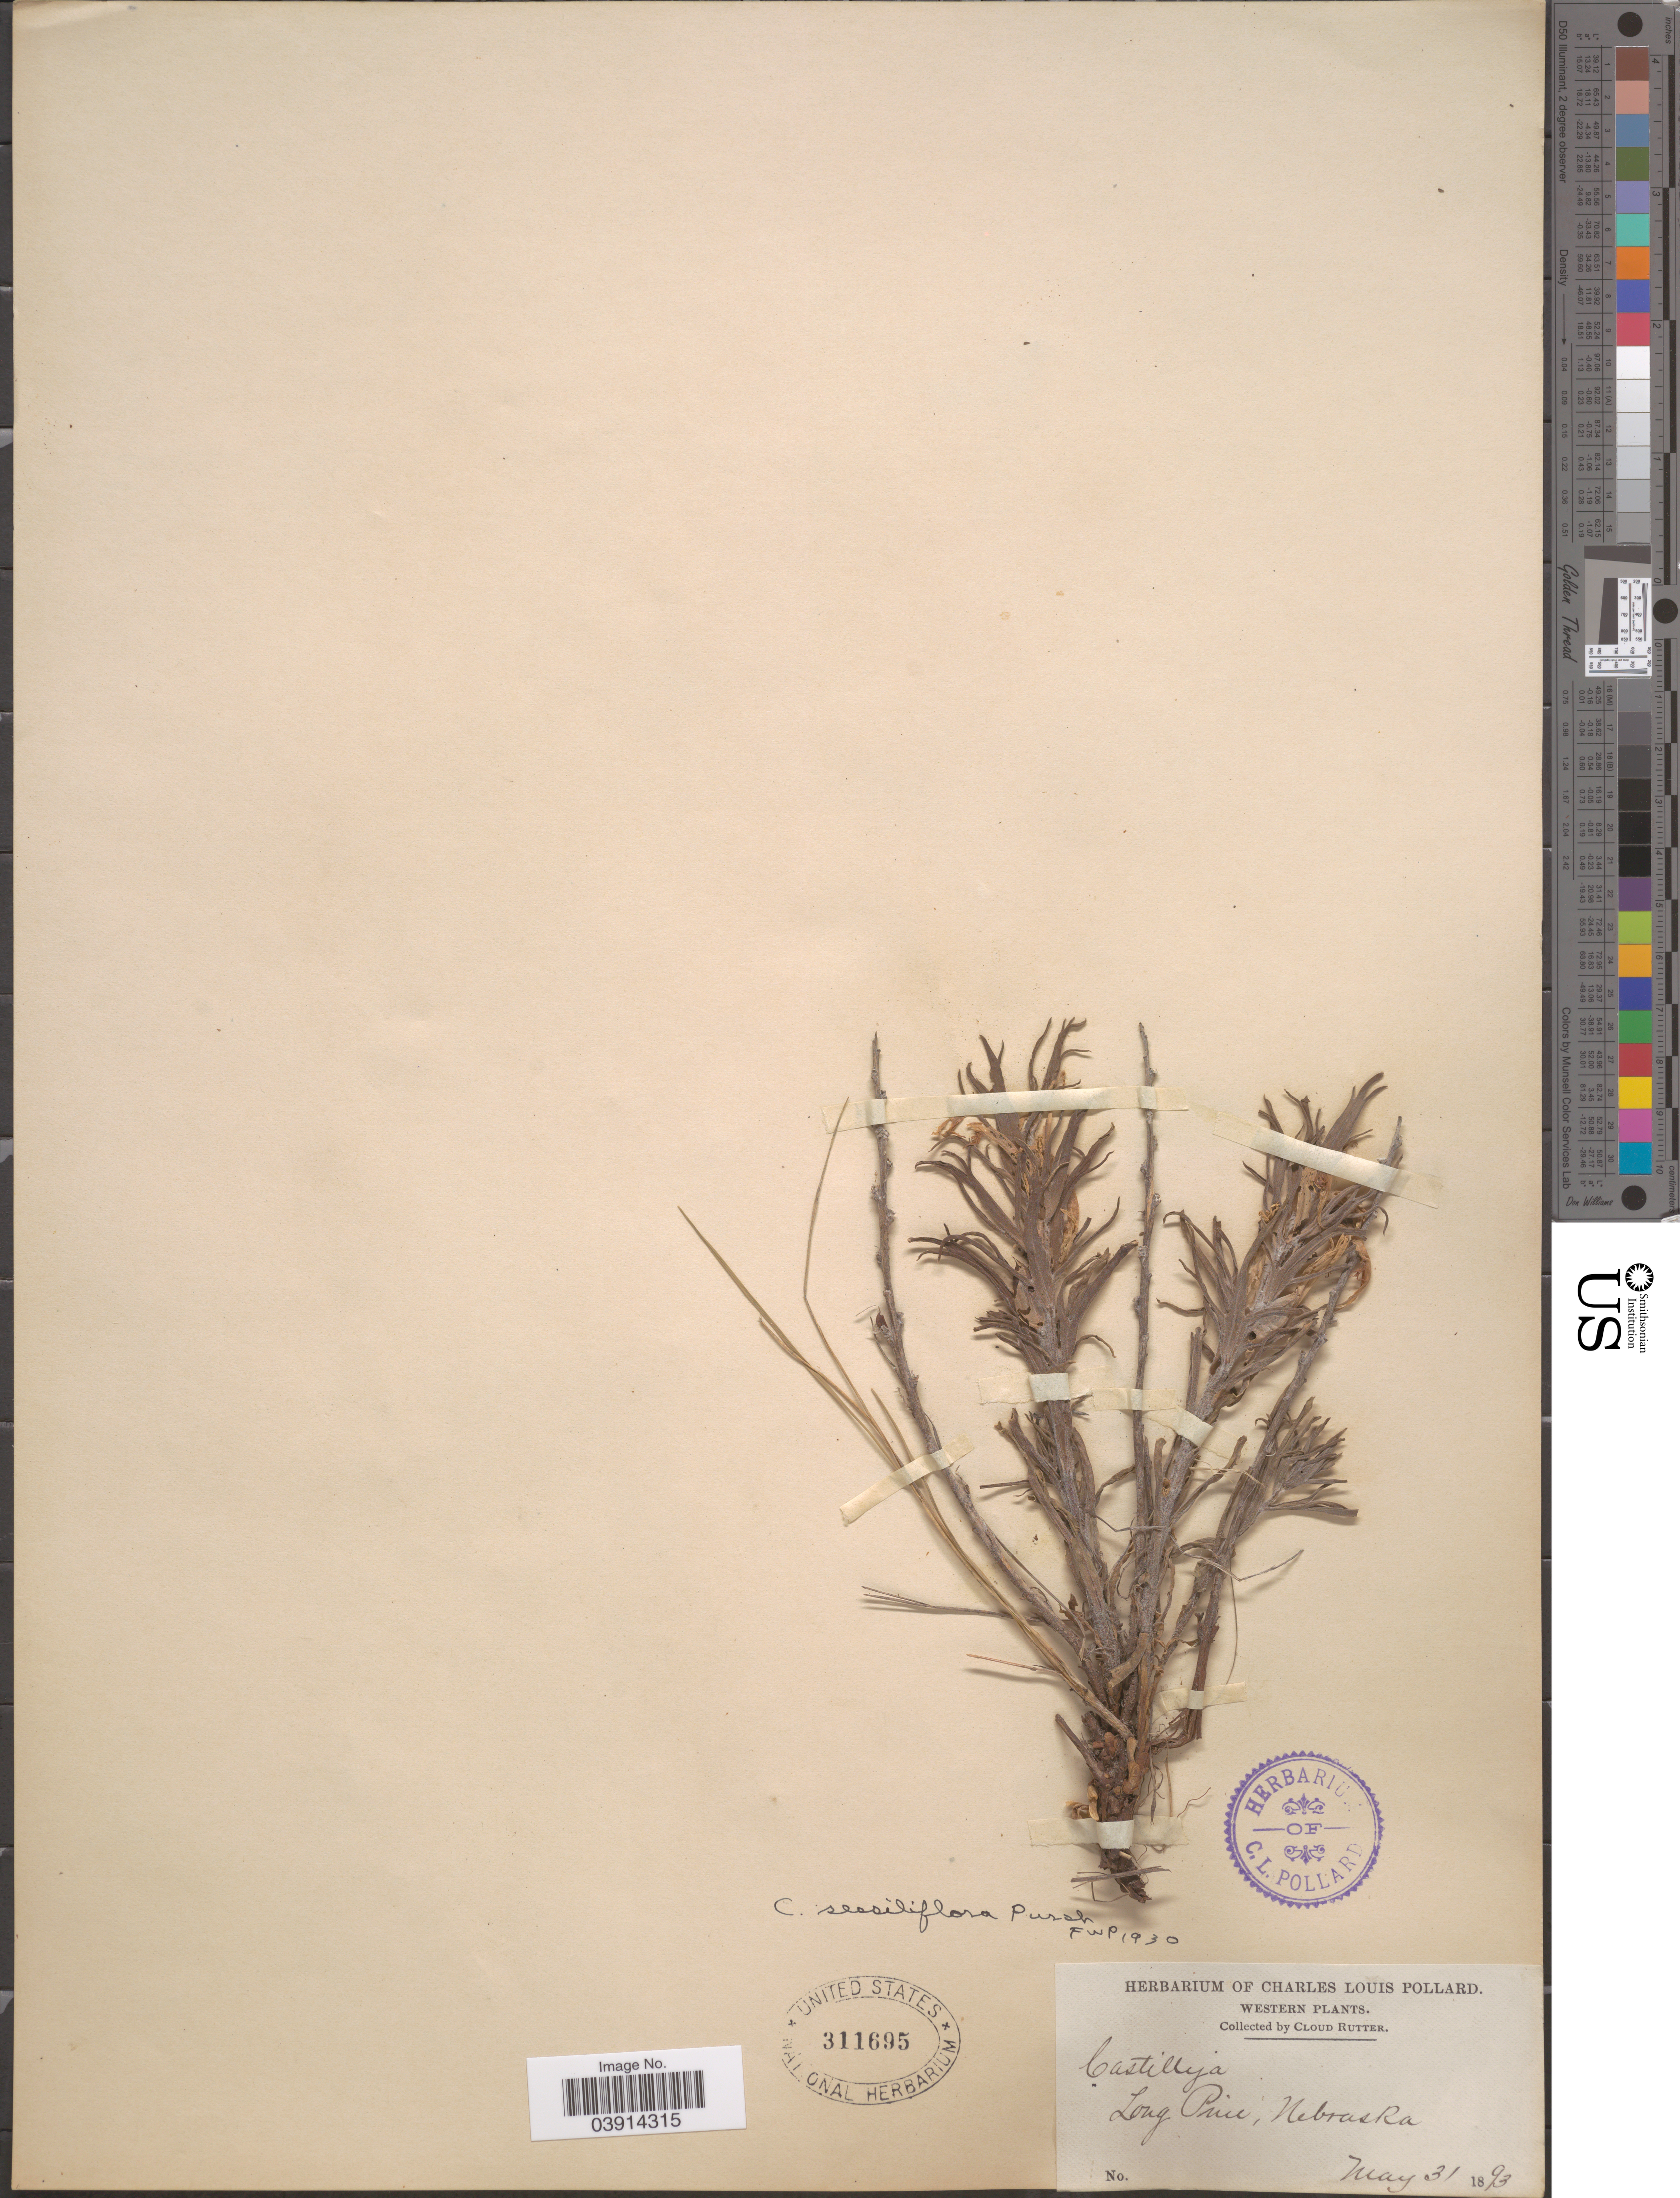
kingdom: Plantae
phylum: Tracheophyta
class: Magnoliopsida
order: Lamiales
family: Orobanchaceae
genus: Castilleja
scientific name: Castilleja sessiliflora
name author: Pursh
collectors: C. Rutter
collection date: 1893-05-31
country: United States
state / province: Nebraska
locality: Western. Long Pine.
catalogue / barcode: US 311695